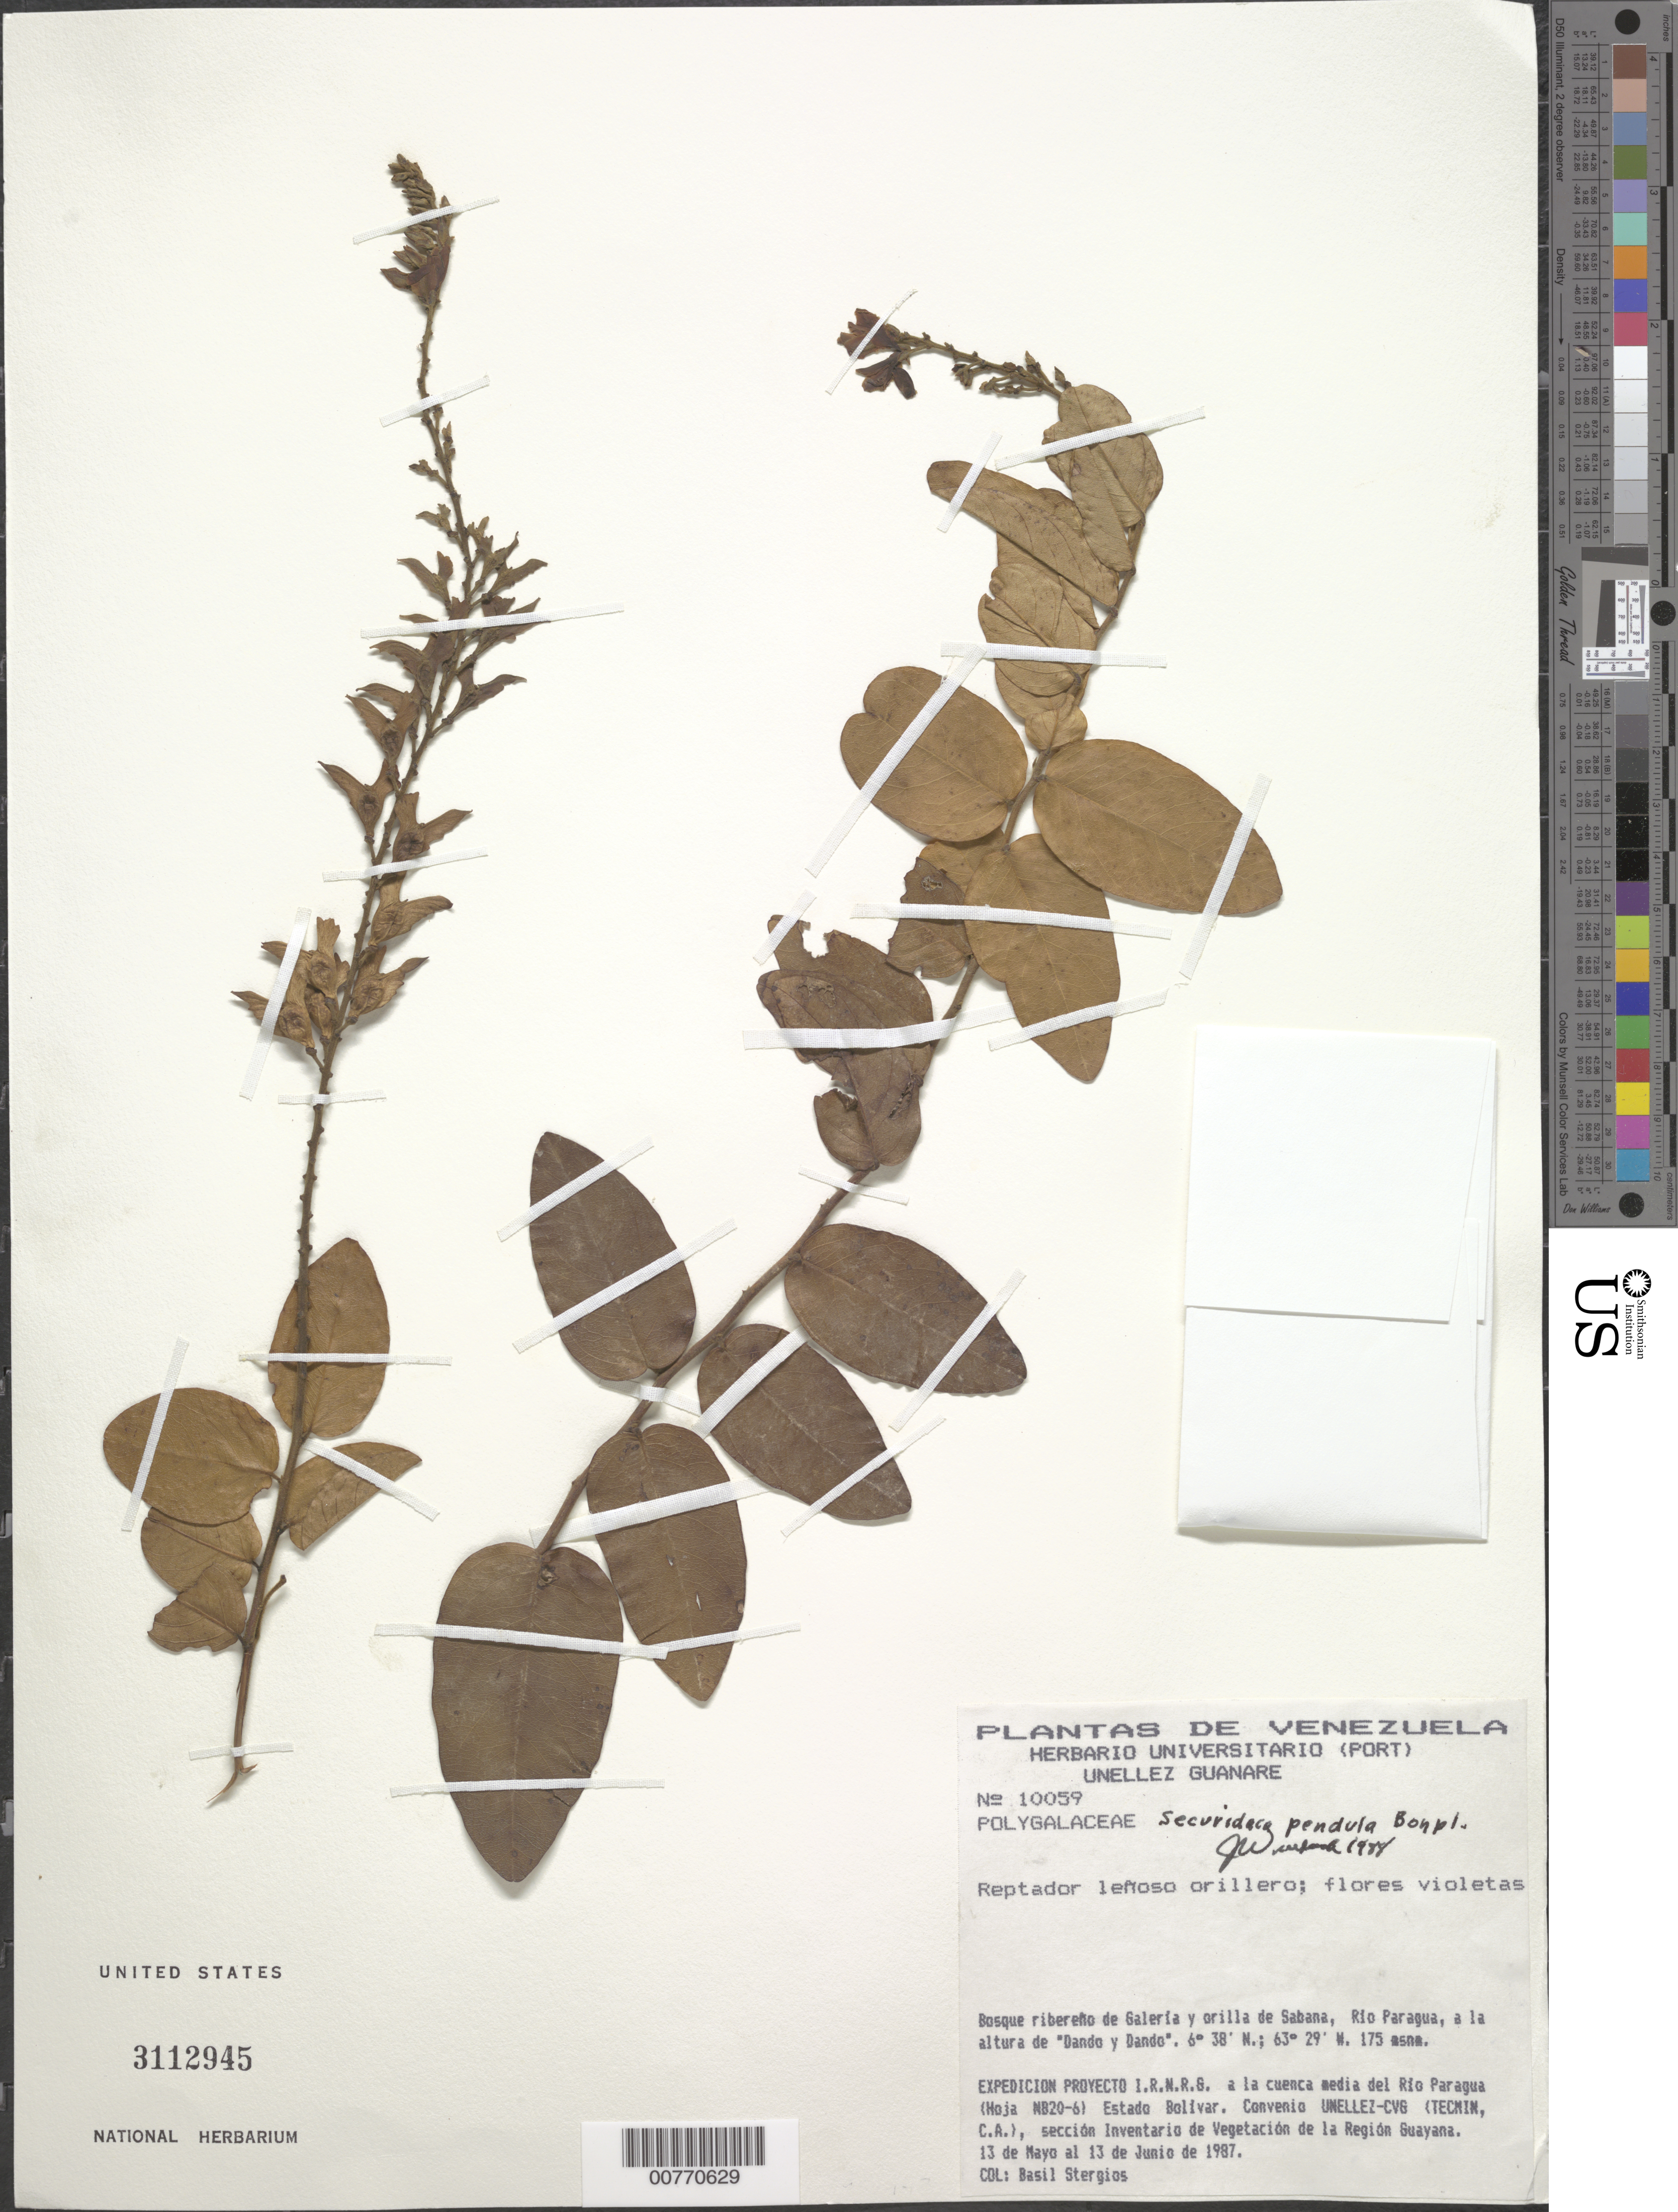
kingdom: Plantae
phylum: Tracheophyta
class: Magnoliopsida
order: Fabales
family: Polygalaceae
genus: Securidaca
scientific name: Securidaca pendula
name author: Bonpl.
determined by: Wurdack, John J., (US), US (UNITED STATES)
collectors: B. G. Stergios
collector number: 10059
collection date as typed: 13-May-87 to 13-Jun-87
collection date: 1987-05-13/1987-06-13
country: Venezuela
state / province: Bolívar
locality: Río Paragua, a la altura de "Dando y Dando"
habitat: Riverine gallery forest and along savanna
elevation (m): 175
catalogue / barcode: US 3112945